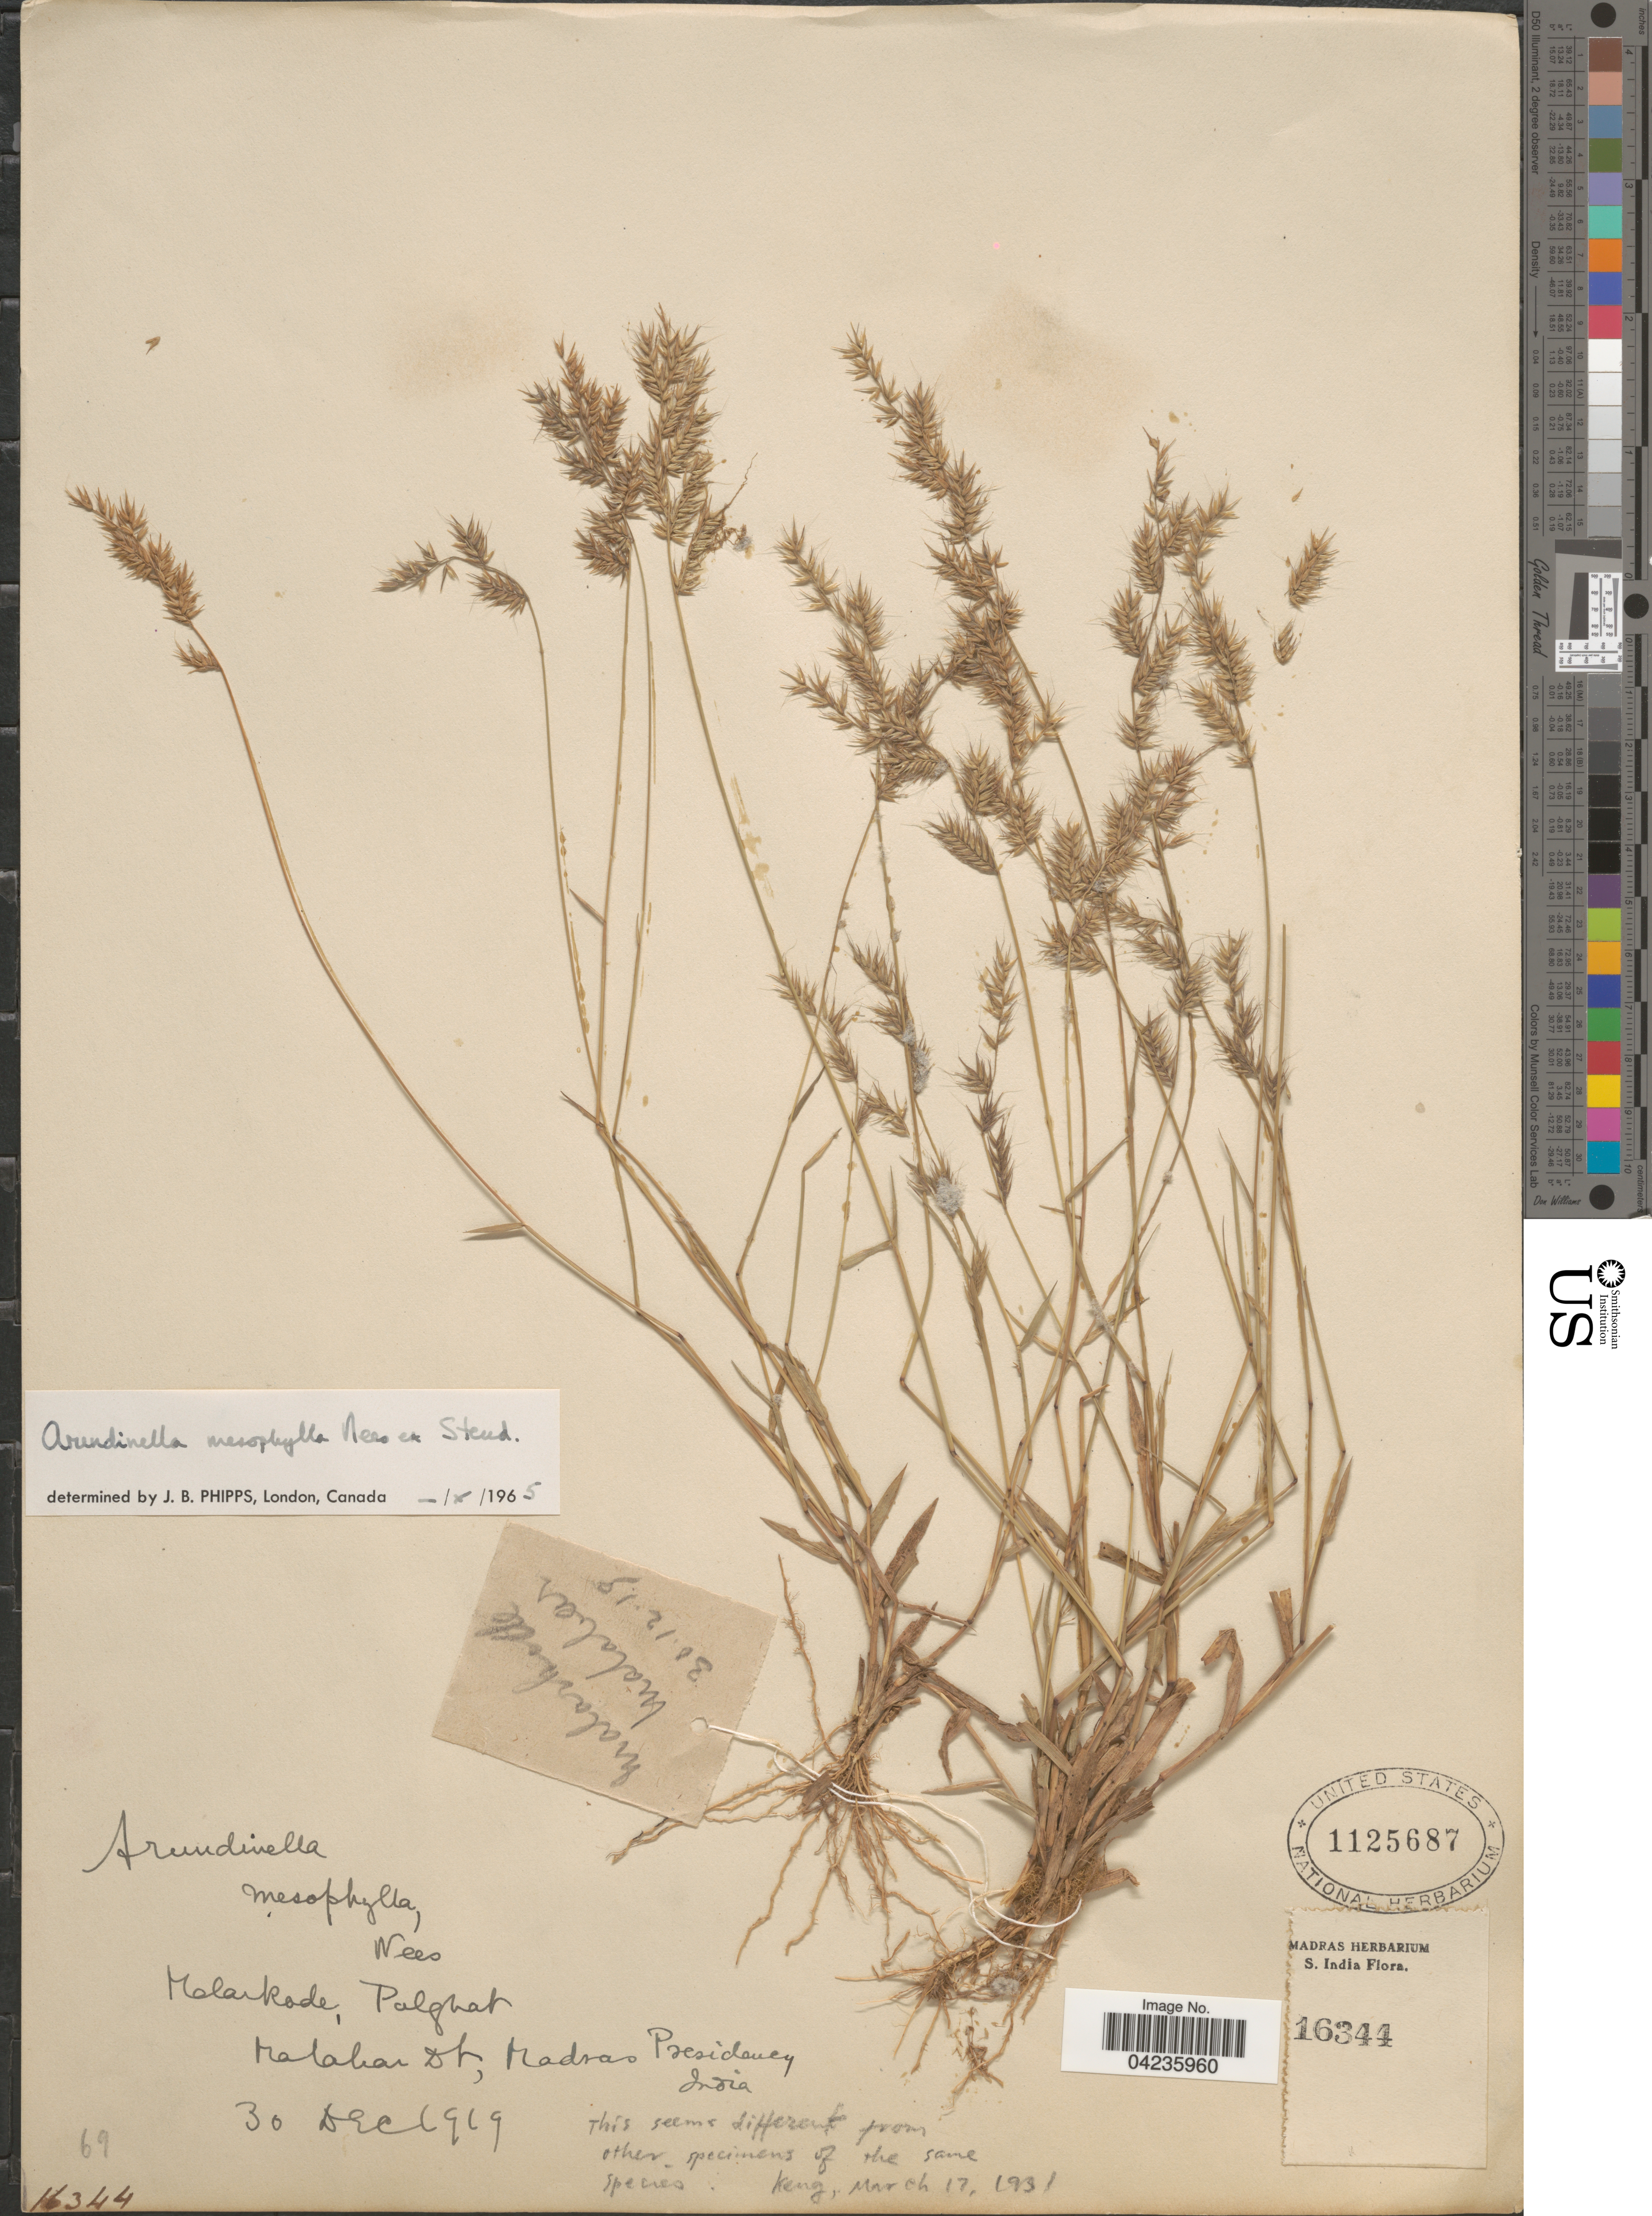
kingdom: Plantae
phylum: Tracheophyta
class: Liliopsida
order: Poales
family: Poaceae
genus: Arundinella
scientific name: Arundinella mesophylla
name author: Nees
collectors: Ex herb. Madras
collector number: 16344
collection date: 1919-12-30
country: India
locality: Melarkode, Palghat. Malabar Dt, Madras Presidency. S. India.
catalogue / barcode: US 1125687